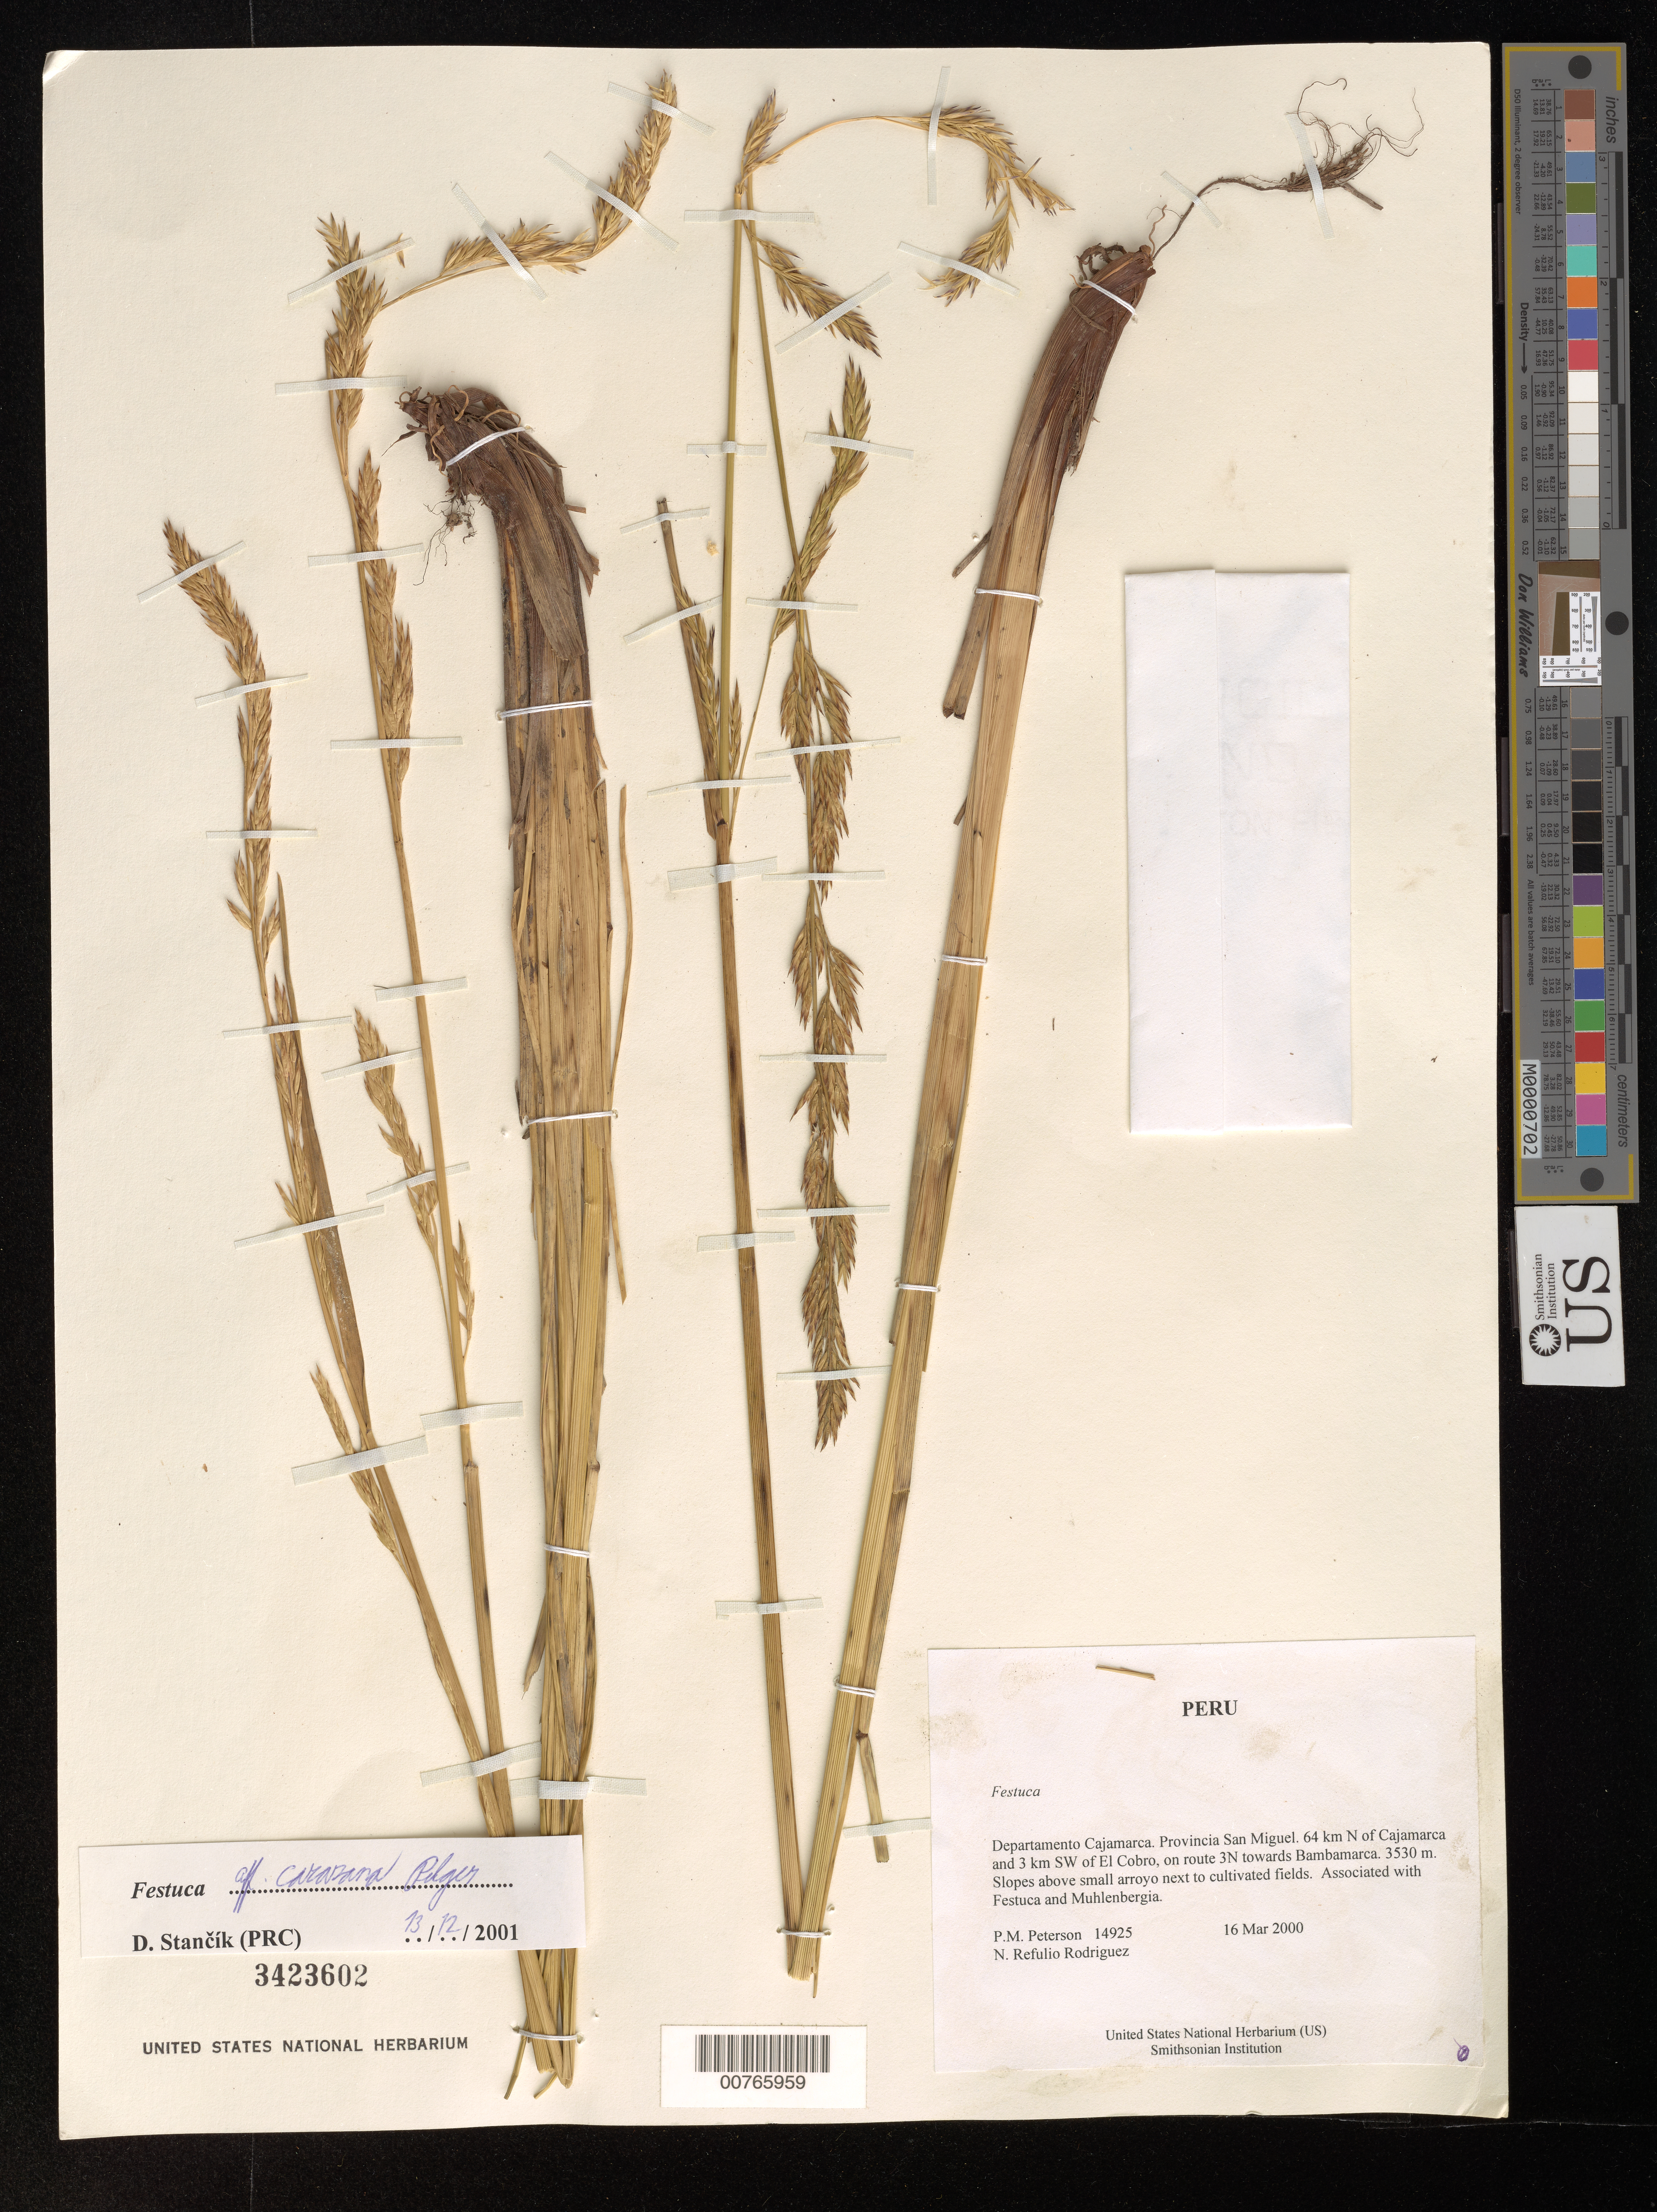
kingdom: Plantae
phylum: Tracheophyta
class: Liliopsida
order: Poales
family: Poaceae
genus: Festuca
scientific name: Festuca carazana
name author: Pilg.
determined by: Stancik, D.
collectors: P. M. Peterson & N. Refulio-Rodríguez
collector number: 14925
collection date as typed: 16 Mar 2000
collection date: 2000-03-16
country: Peru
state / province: Cajamarca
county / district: San Miguel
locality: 64 km N of Cajamarca and 3 km SW of El Cobro, on route 3N towards Bambamarca.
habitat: Slopes above small arroyo next to cultivated fields. Associated with Festuca and Muhlenbergia.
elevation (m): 3530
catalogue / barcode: US 3423602